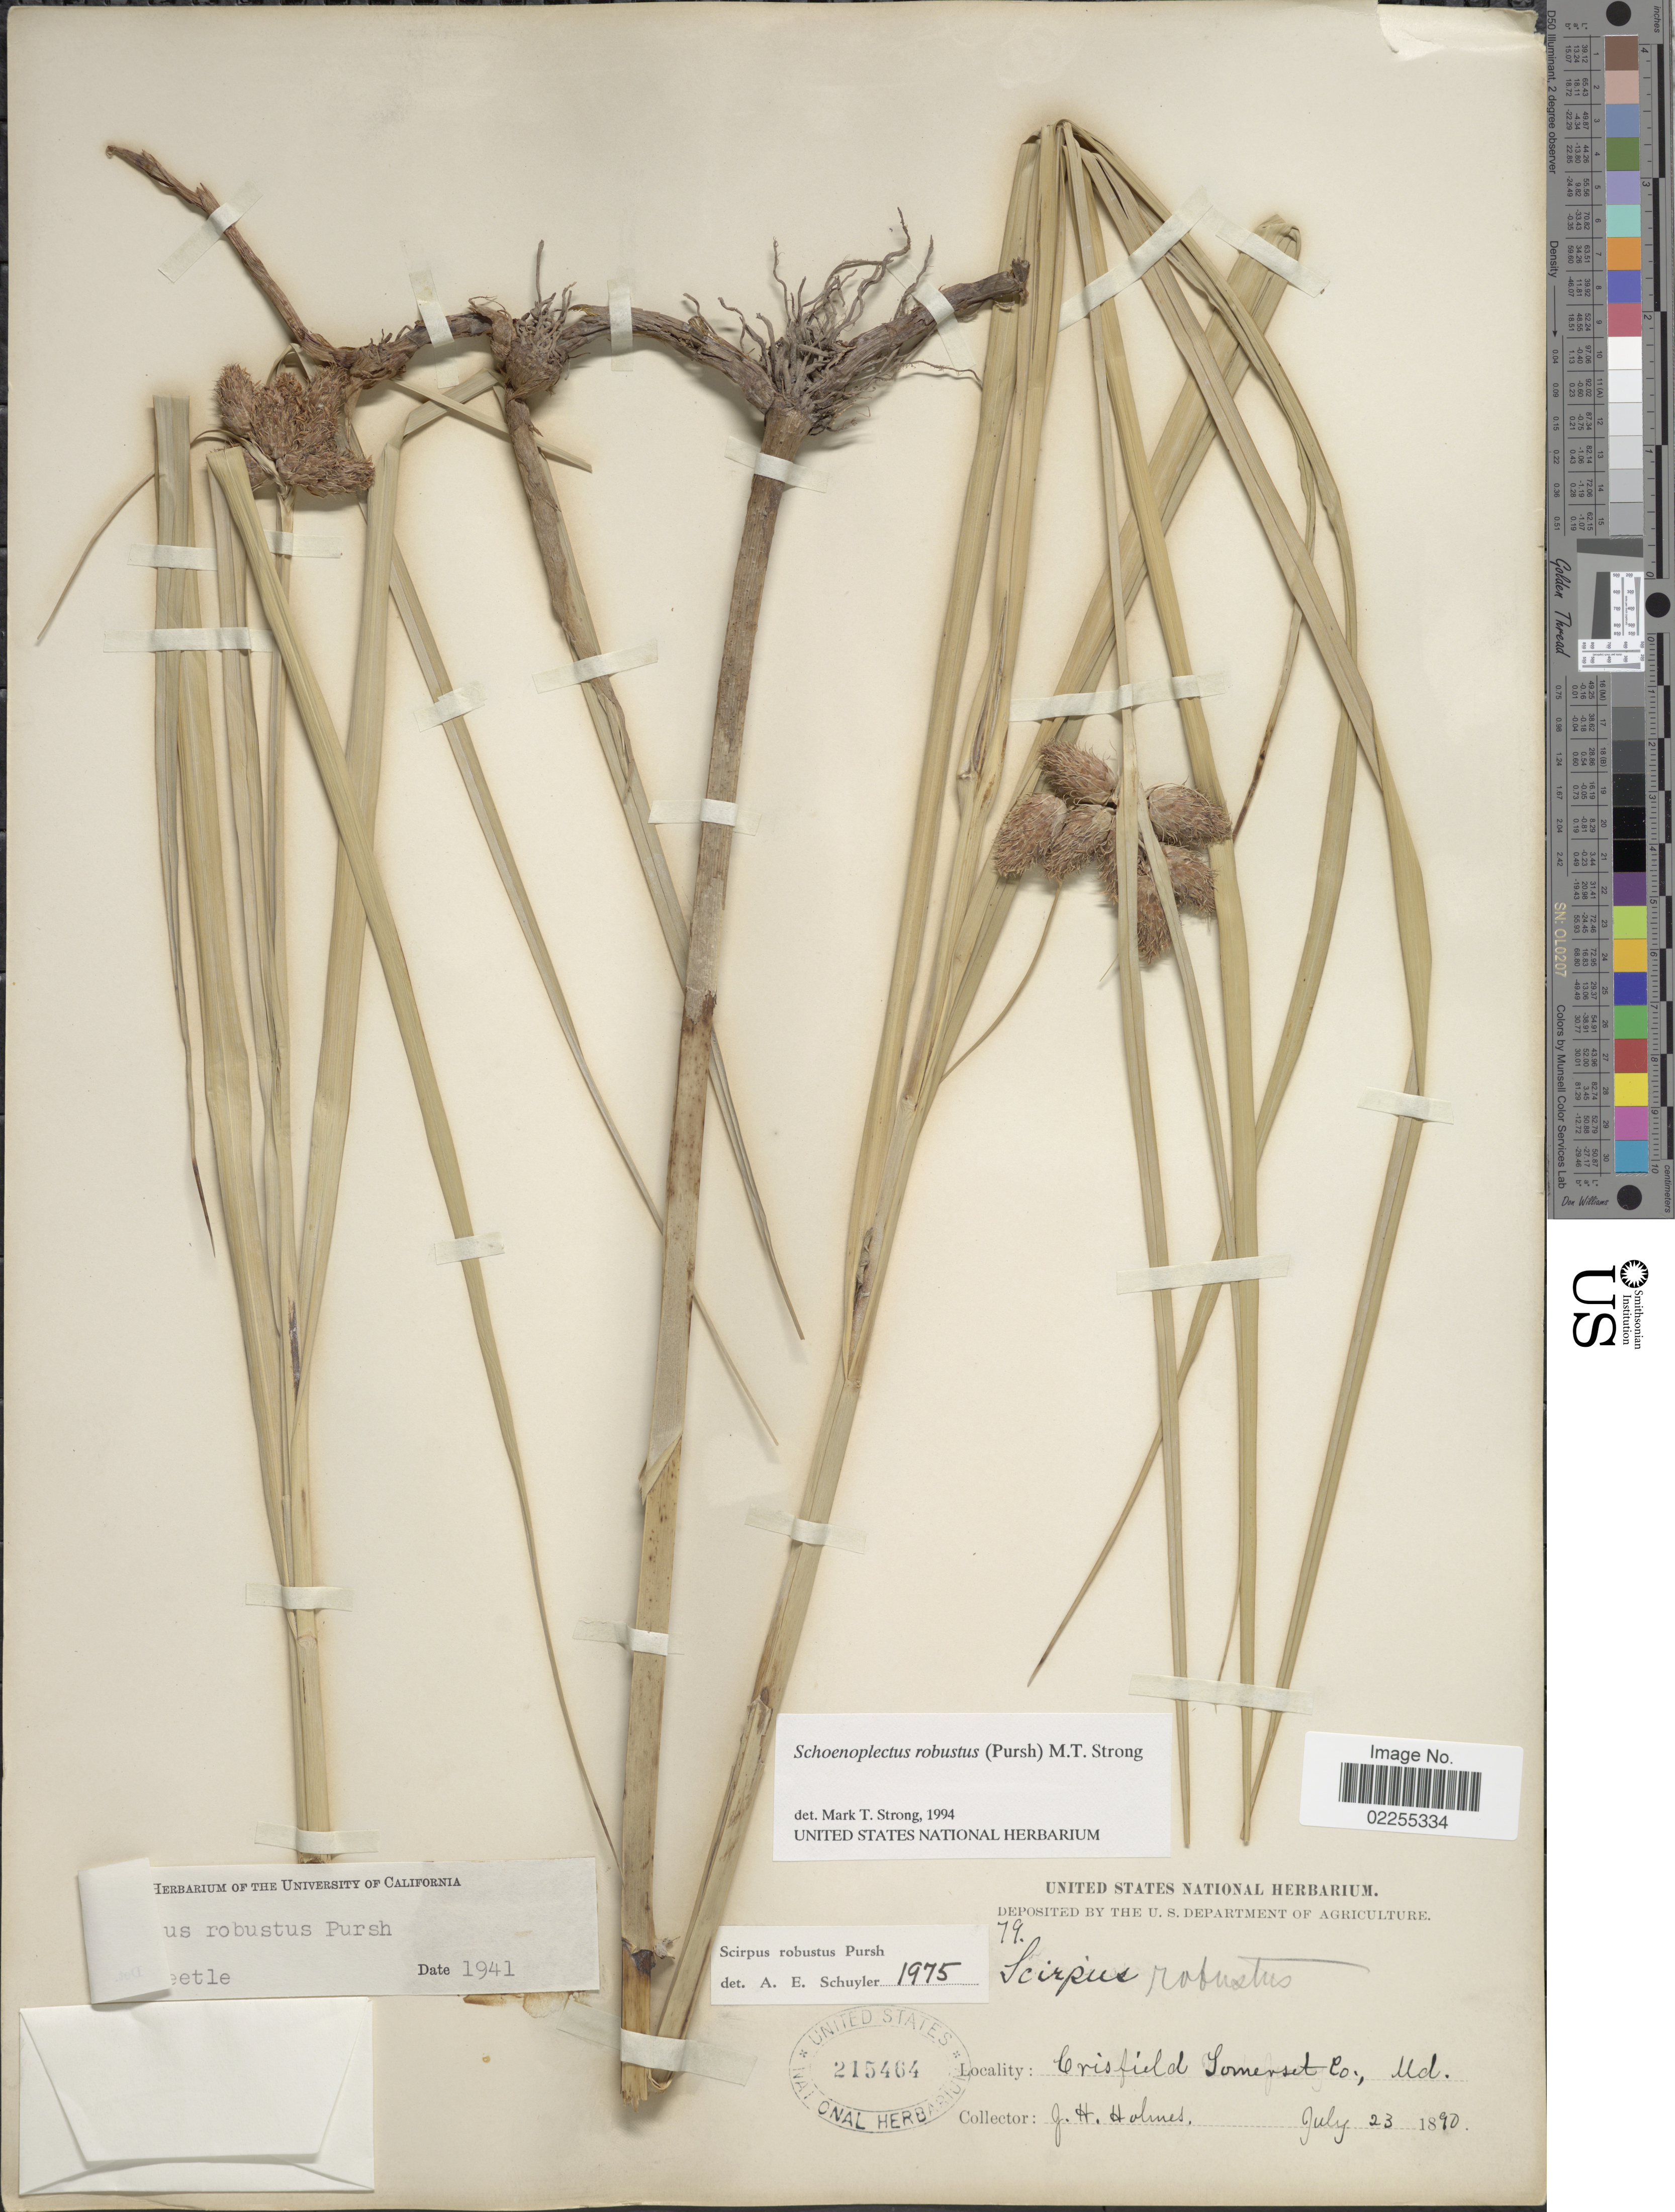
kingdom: Plantae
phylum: Tracheophyta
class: Liliopsida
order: Poales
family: Cyperaceae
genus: Bolboschoenus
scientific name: Bolboschoenus robustus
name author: (Pursh) Soják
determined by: Strong, M. T., (US), Smithsonian Institution - National Museum of Natural History (UNITED STATES)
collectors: J. Holmes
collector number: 79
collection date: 1890-07-23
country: United States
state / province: Maryland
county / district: Somerset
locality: Crisfield Somerset Co.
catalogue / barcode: US 215464